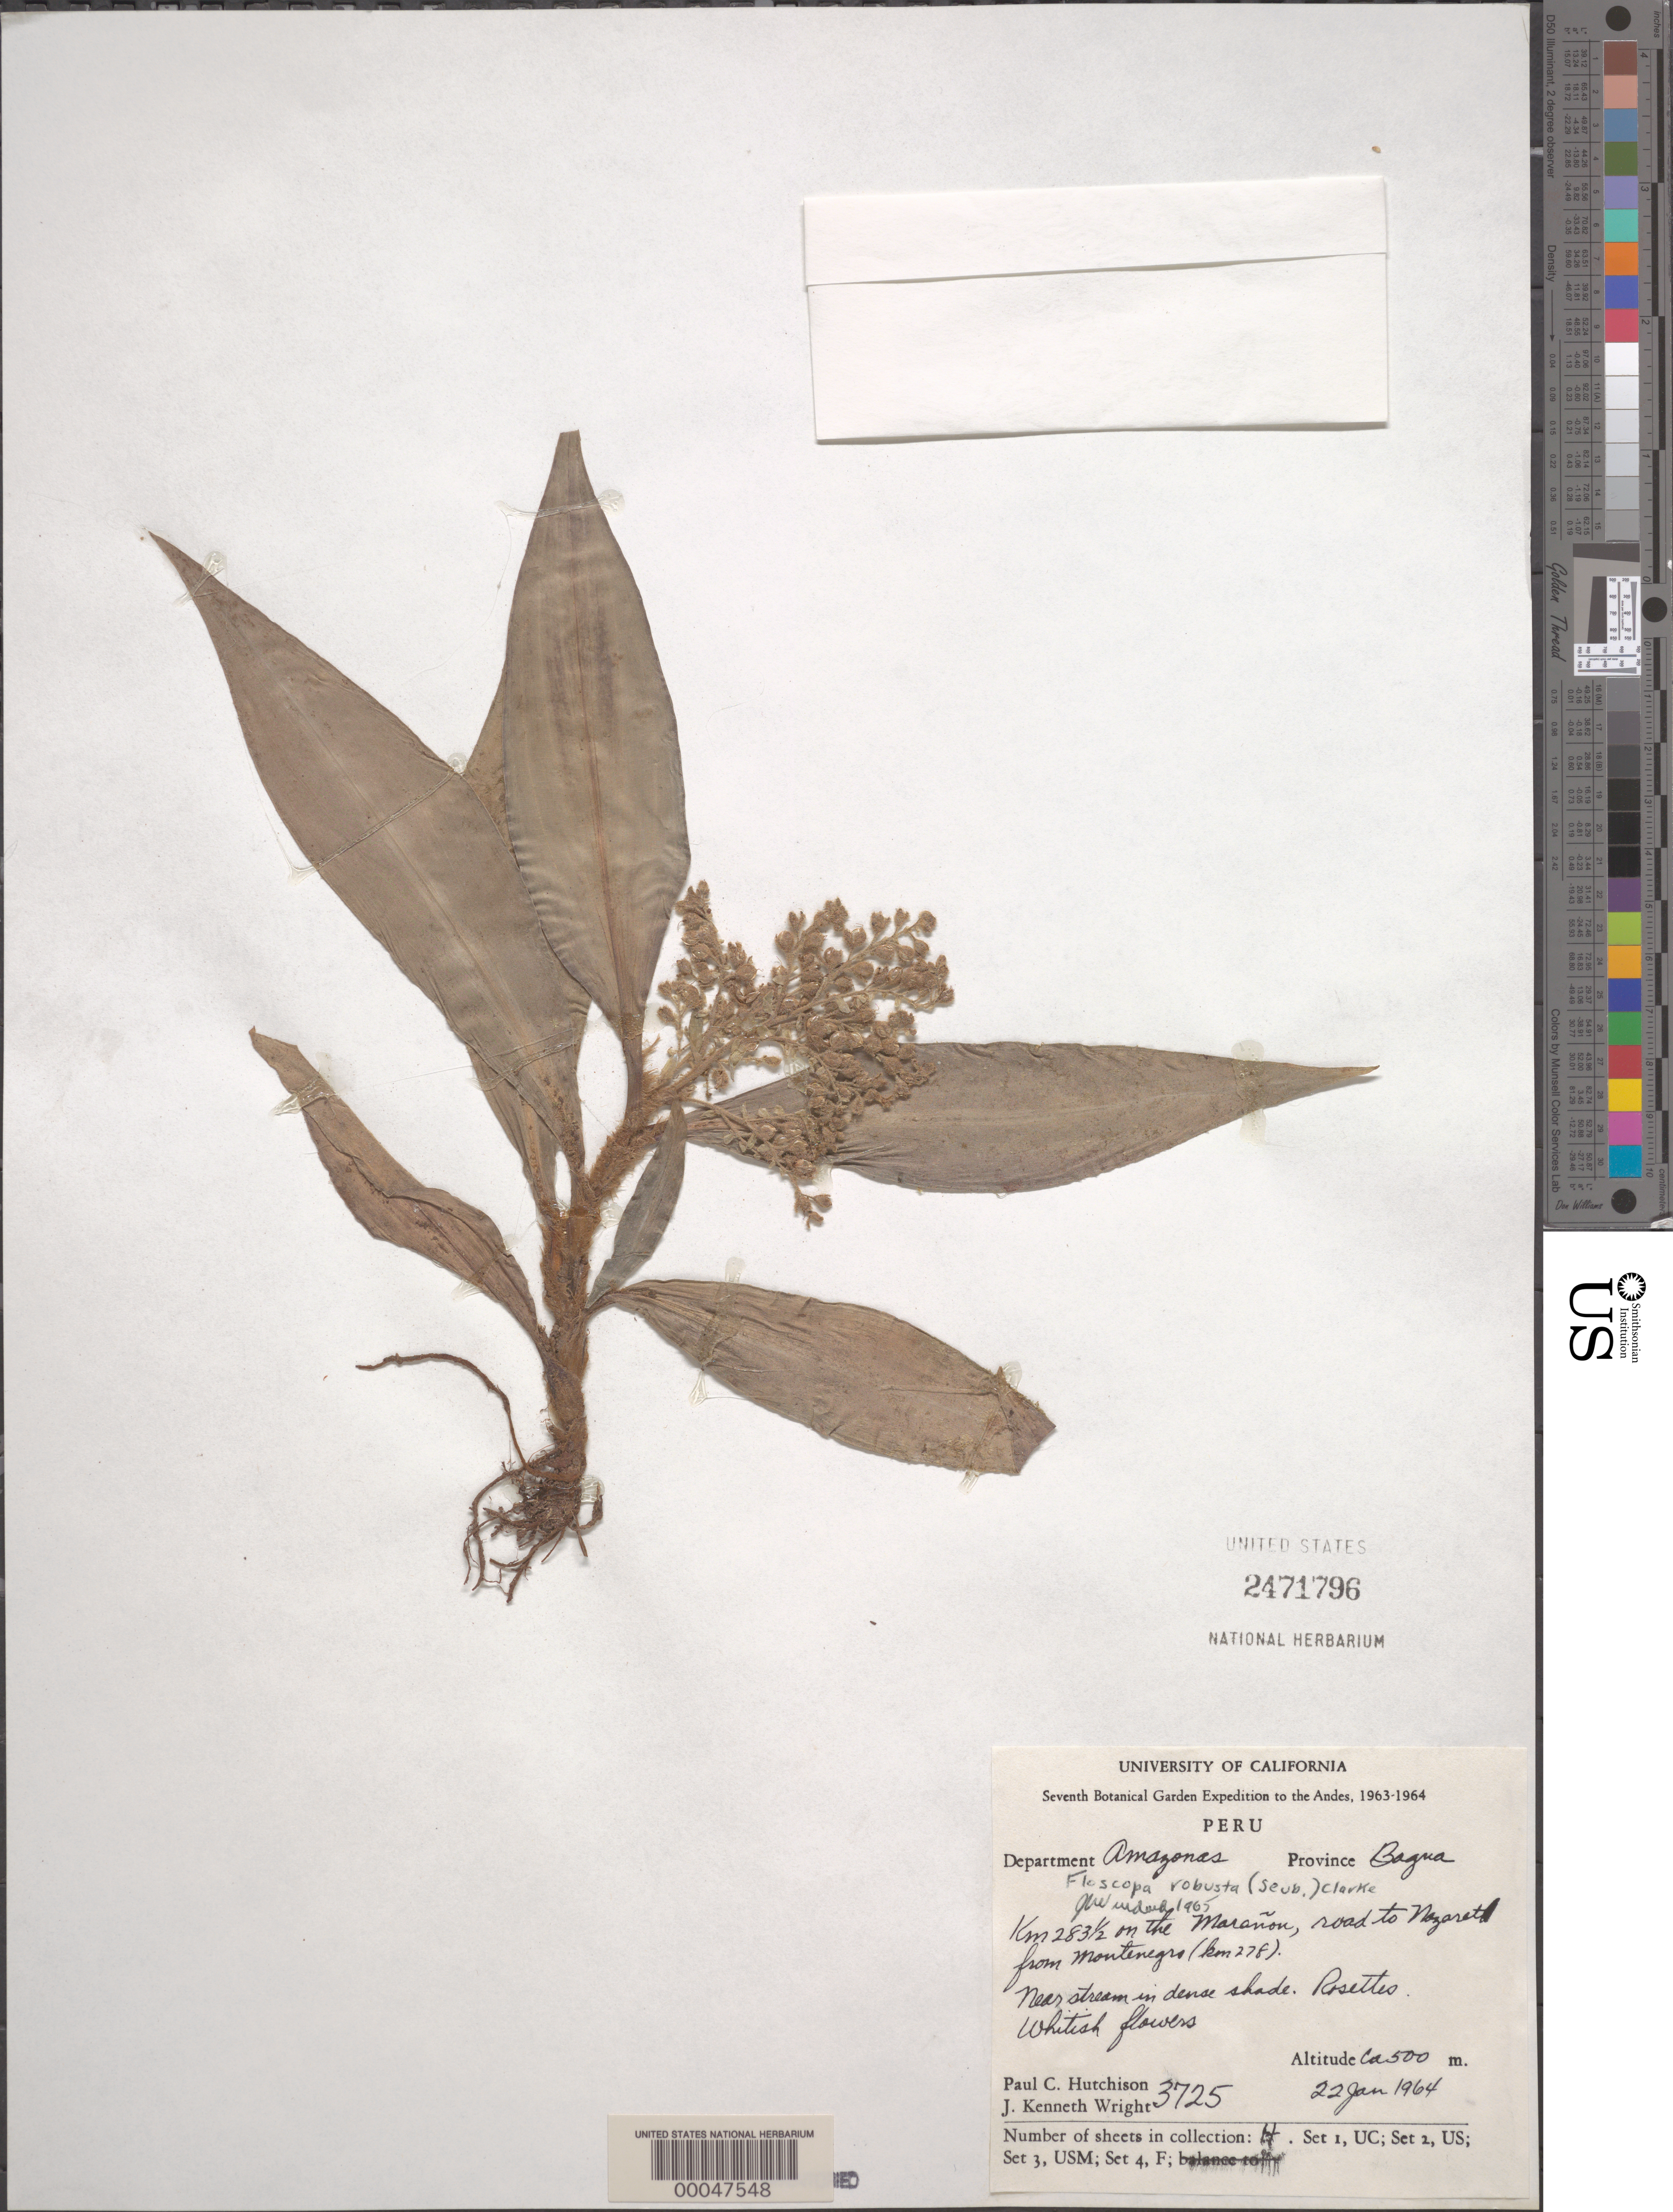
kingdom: Plantae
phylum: Tracheophyta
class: Liliopsida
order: Commelinales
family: Commelinaceae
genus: Floscopa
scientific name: Floscopa robusta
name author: (Seub.) C.B. Clarke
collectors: P. C. Hutchison & J. K. Wright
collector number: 3725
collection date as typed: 22 Jan 1964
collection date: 1964-01-22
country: Peru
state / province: Amazonas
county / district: Bagua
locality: road to Nazaret from Montenegro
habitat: Streambank, dense shade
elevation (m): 500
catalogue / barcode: US 2471796